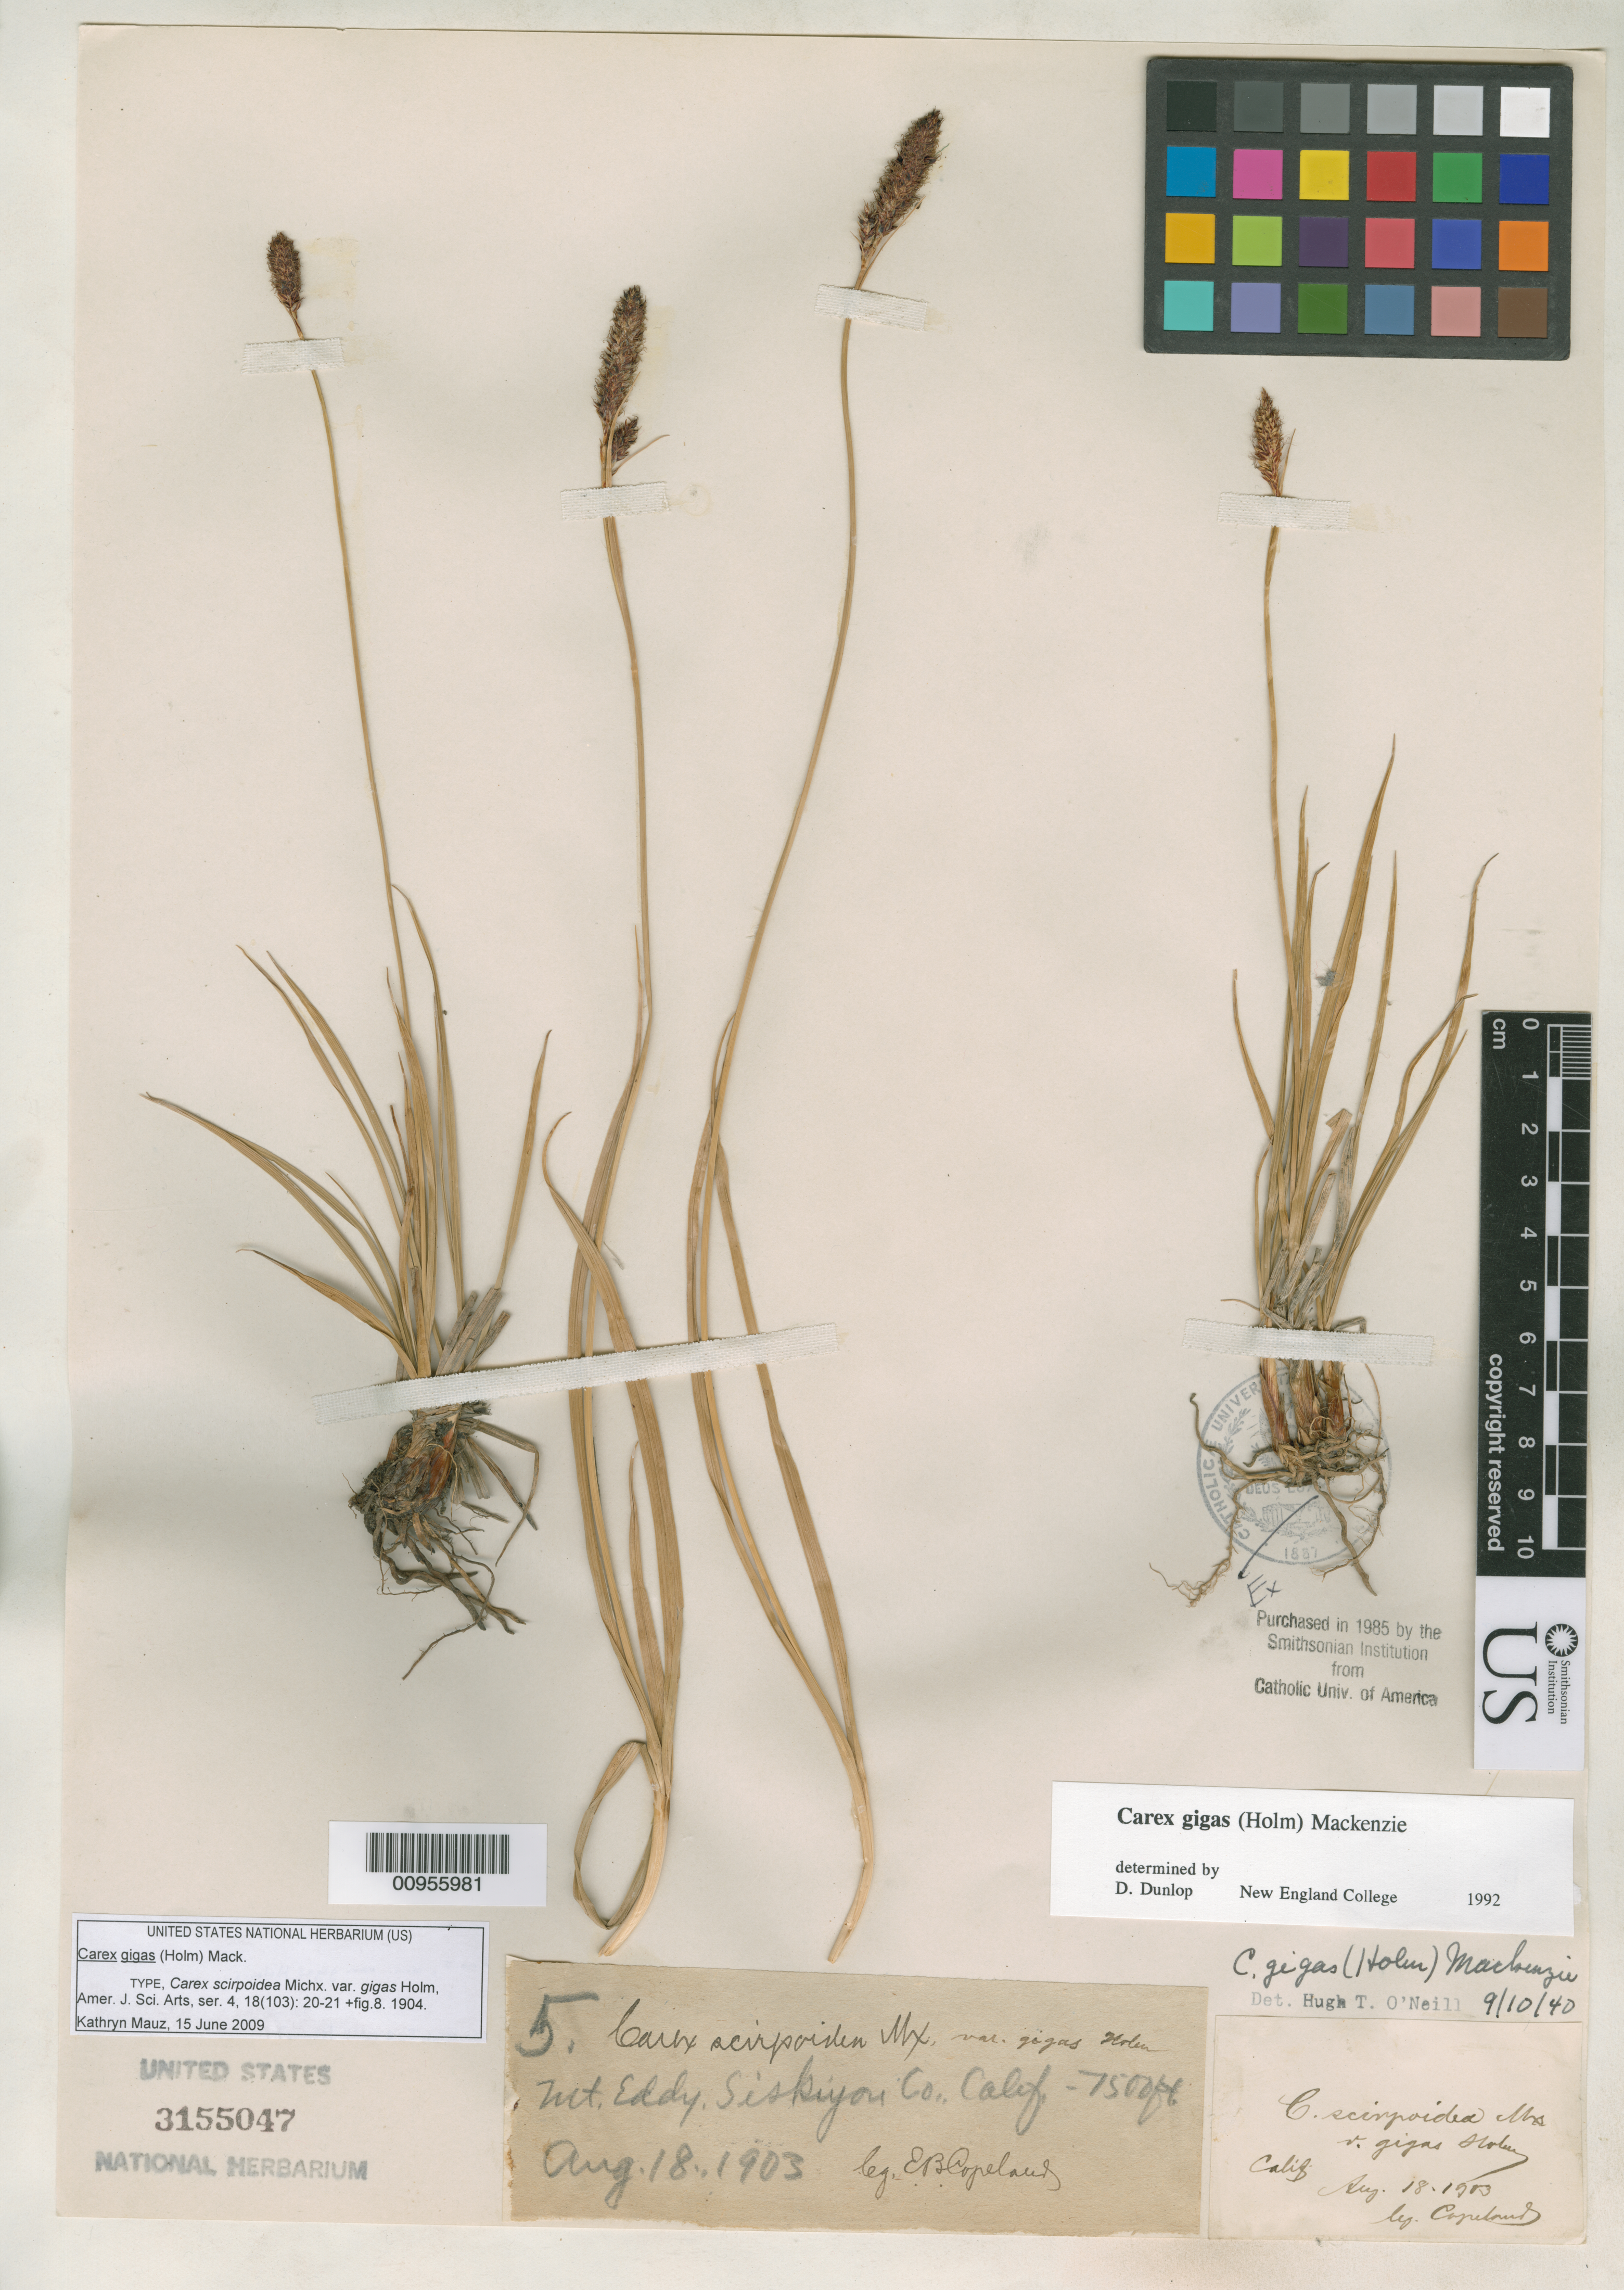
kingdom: Plantae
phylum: Tracheophyta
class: Liliopsida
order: Poales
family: Cyperaceae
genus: Carex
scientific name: Carex scirpoidea var. gigas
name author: Holm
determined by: Mauz, Kathryn, (ARIZ)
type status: Isotype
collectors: E. B. Copeland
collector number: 5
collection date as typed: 18 Aug 1903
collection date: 1903-08-18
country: United States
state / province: California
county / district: Siskiyou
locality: Mt. Eddy, Siskiyou County, California.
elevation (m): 2286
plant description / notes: For discussion, see Mauz 2010 (Madroño 56: 279-282).; One of two specimens received ex herb. Catholic Univ. America (1985); other sheet (USNH 3151513) bears illustration reproduced in protologue.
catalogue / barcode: US 3155047